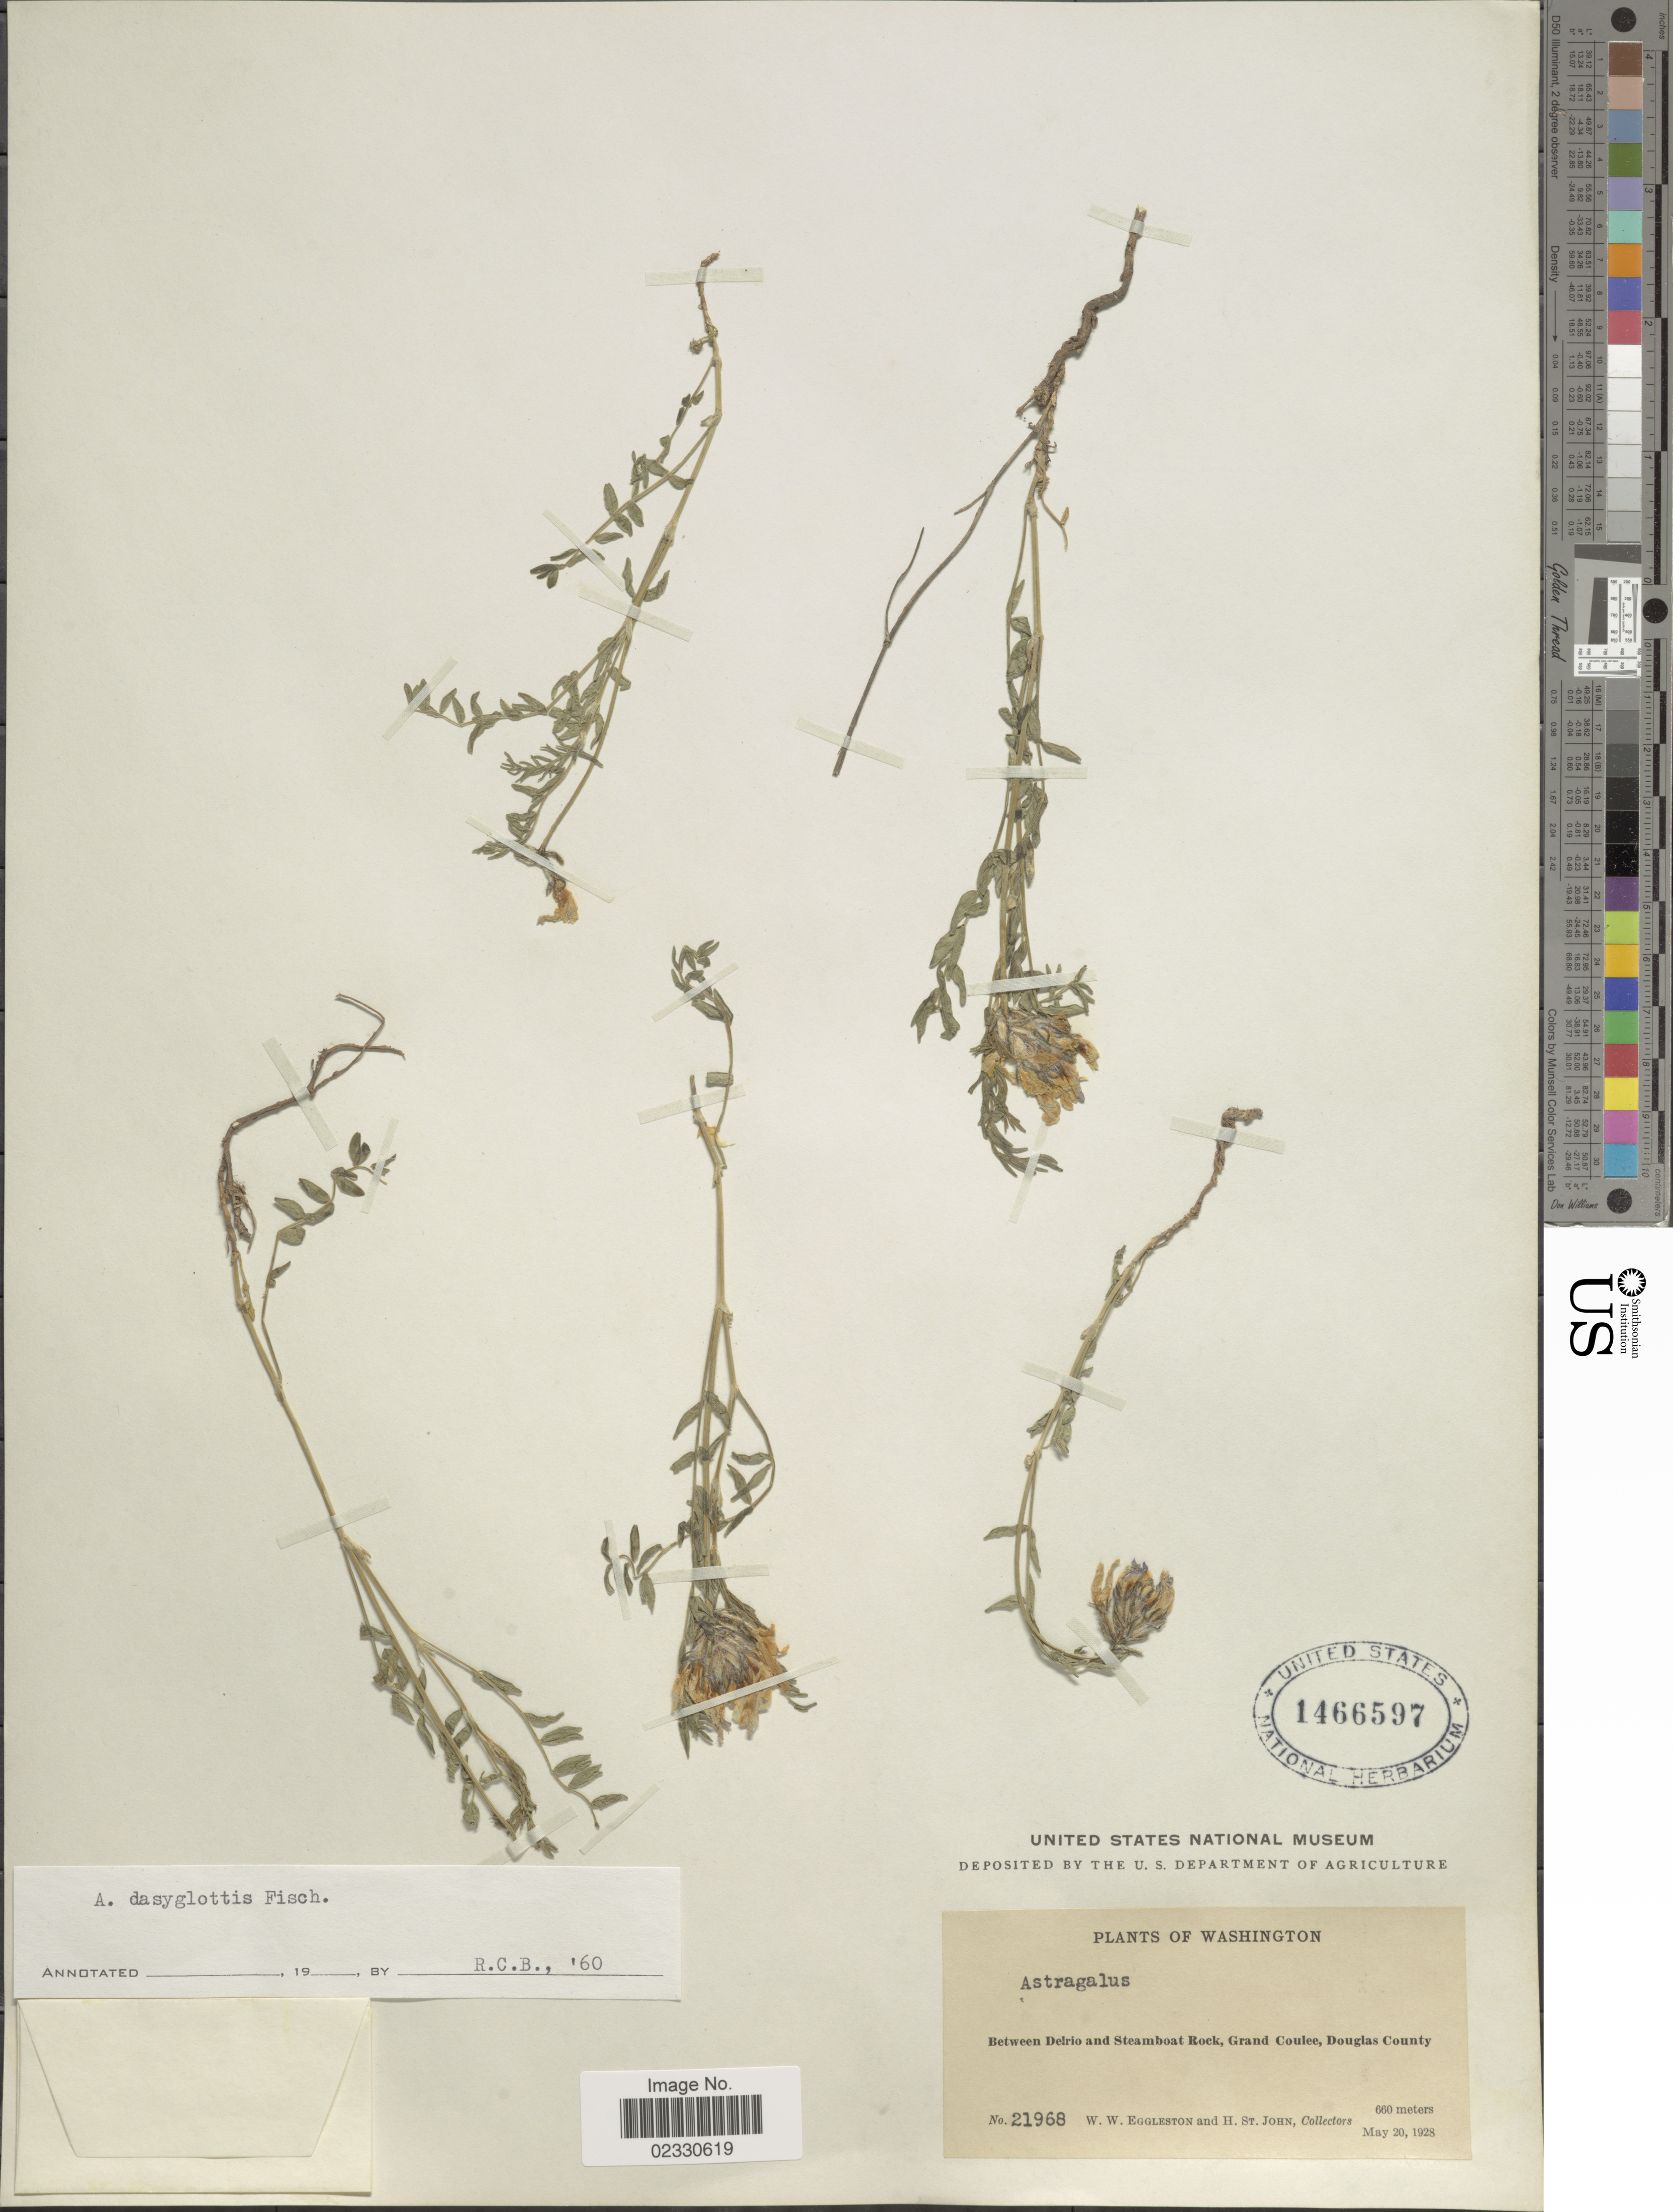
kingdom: Plantae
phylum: Tracheophyta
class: Magnoliopsida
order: Fabales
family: Fabaceae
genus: Astragalus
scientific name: Astragalus dasyglottis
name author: DC.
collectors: W. W. Eggleston & H. St. John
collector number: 21968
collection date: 1928-05-20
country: United States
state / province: Washington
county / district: Douglas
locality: Between Delrio and Steamboat Rock, Grand Coulee, Douglas County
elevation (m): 660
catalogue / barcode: US 1466597